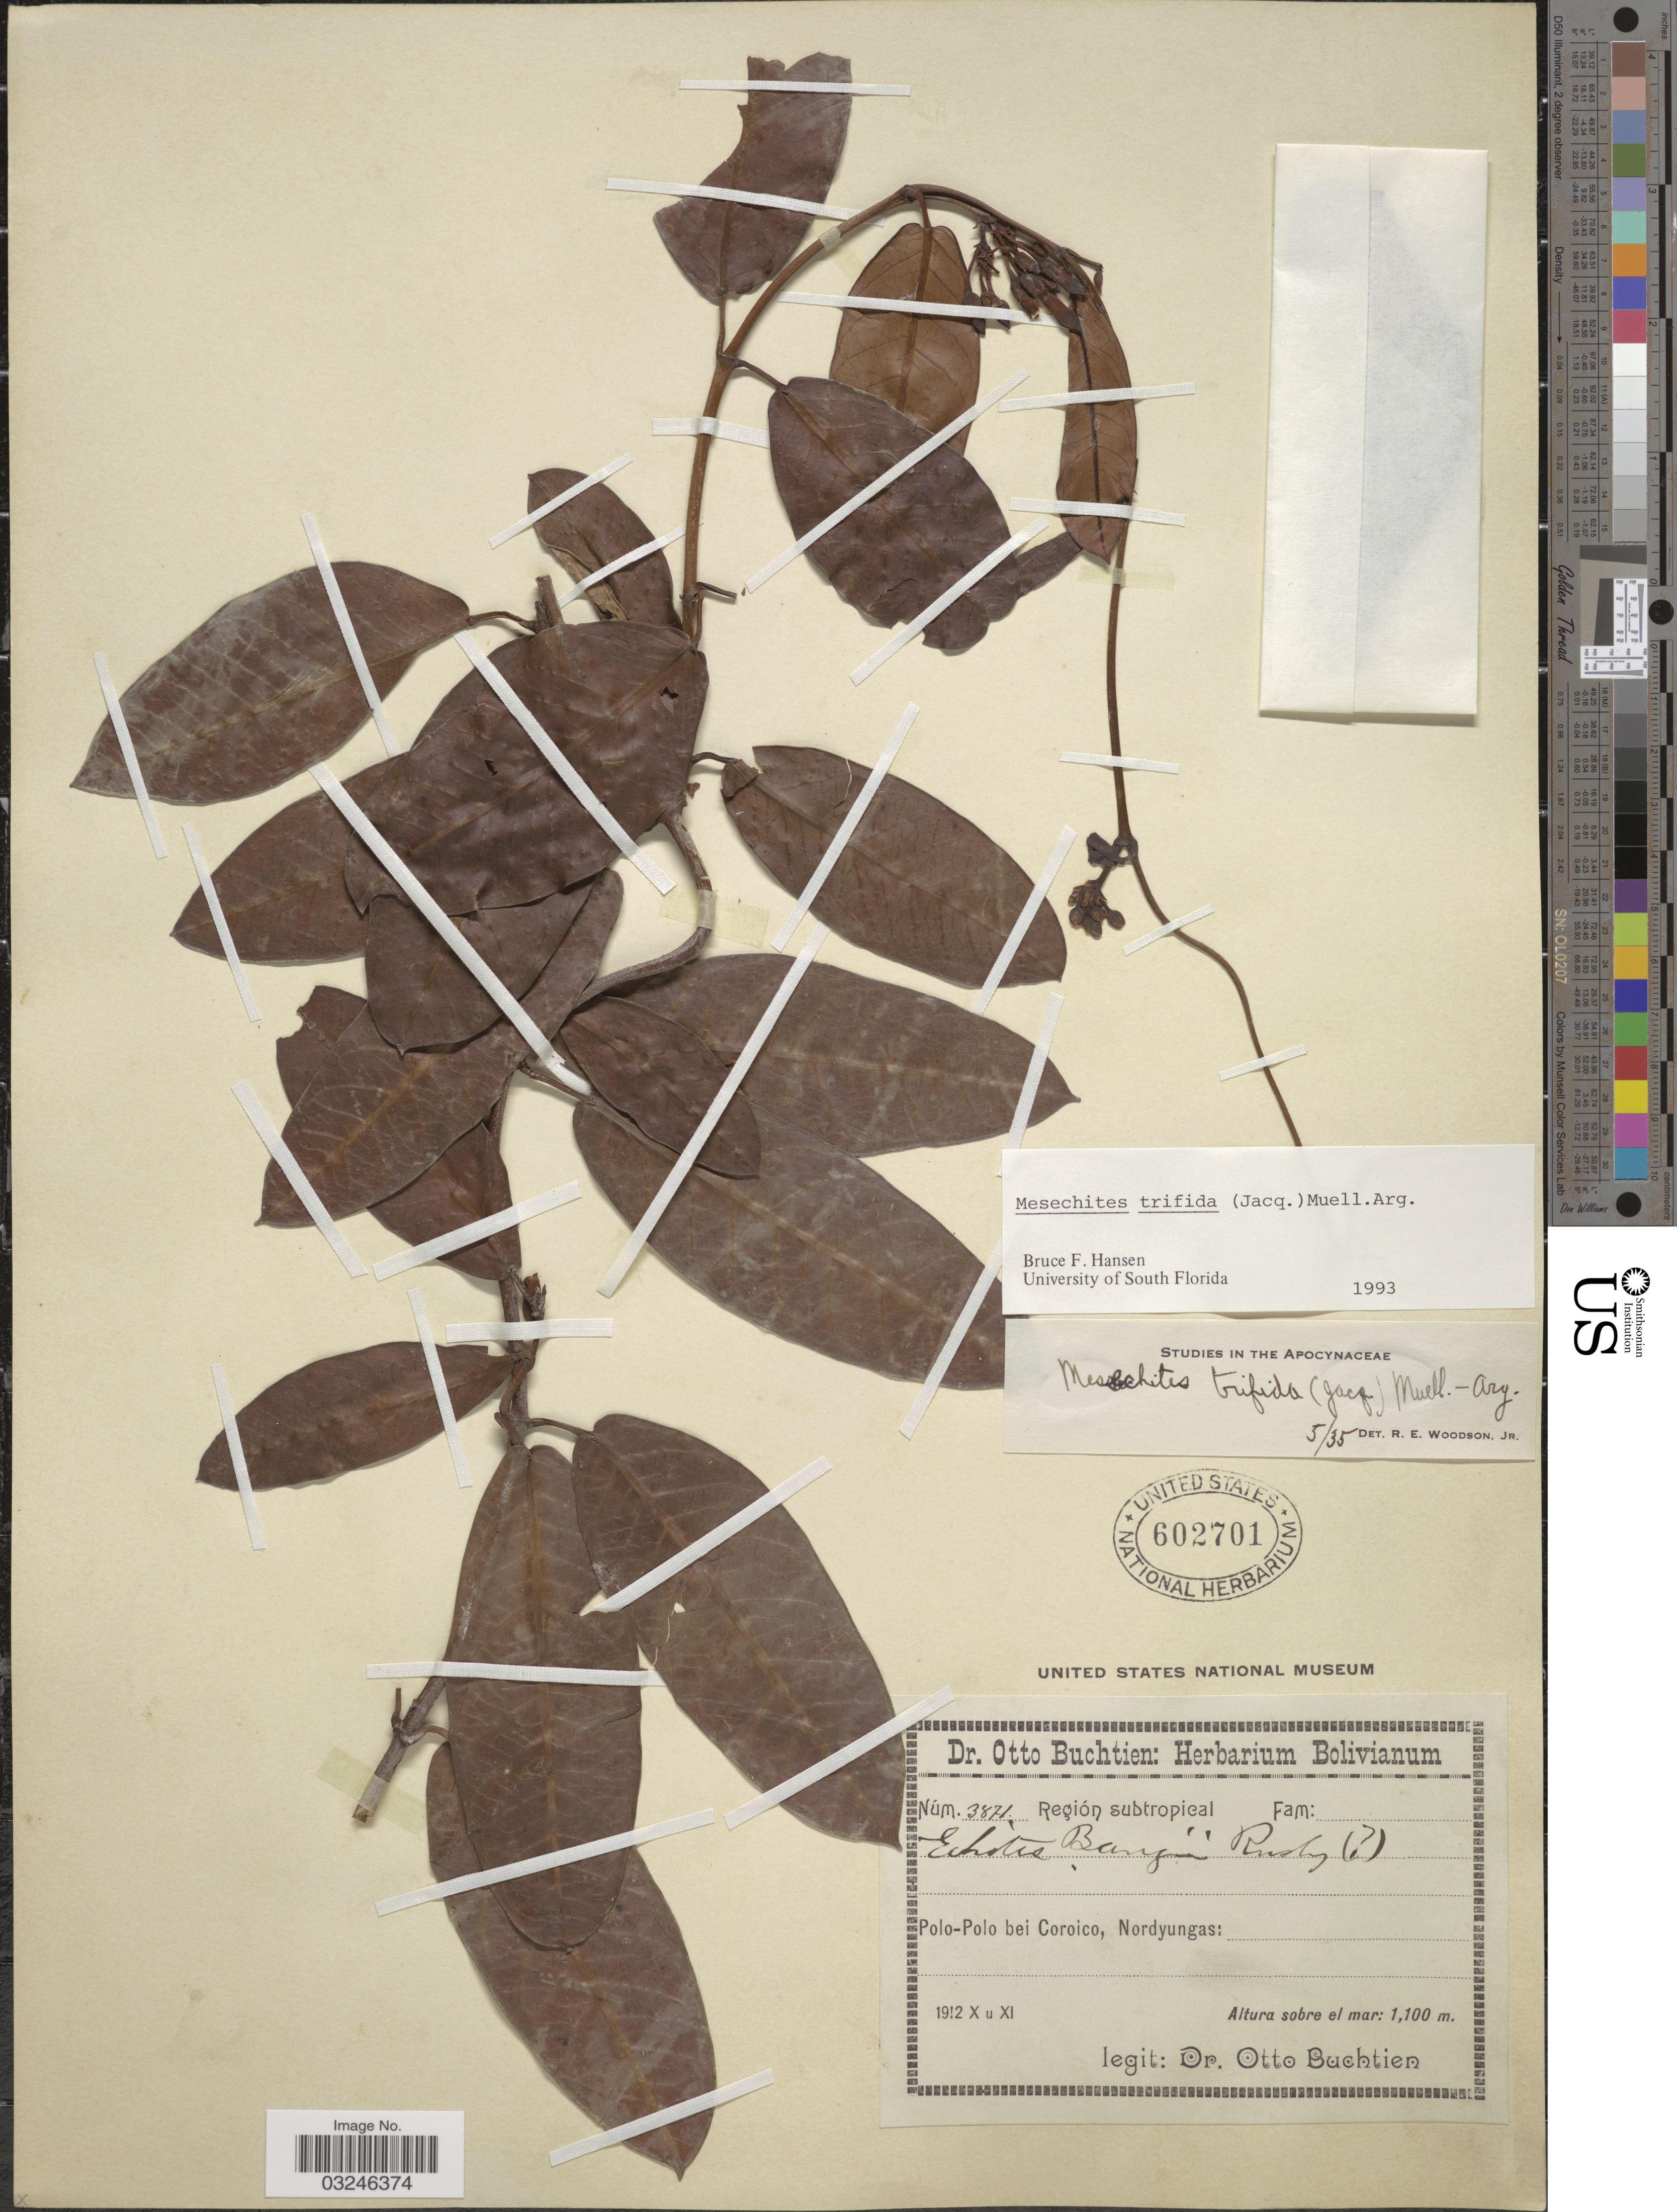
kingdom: Plantae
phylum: Tracheophyta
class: Magnoliopsida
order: Gentianales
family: Apocynaceae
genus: Mesechites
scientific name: Mesechites trifidus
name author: (Jacq.) Müll. Arg.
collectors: O. Buchtien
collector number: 3871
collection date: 1912-10/1912-11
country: Bolivia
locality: Polo-Polo bei Coroico, Nordyungas.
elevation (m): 1100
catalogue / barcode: US 602701